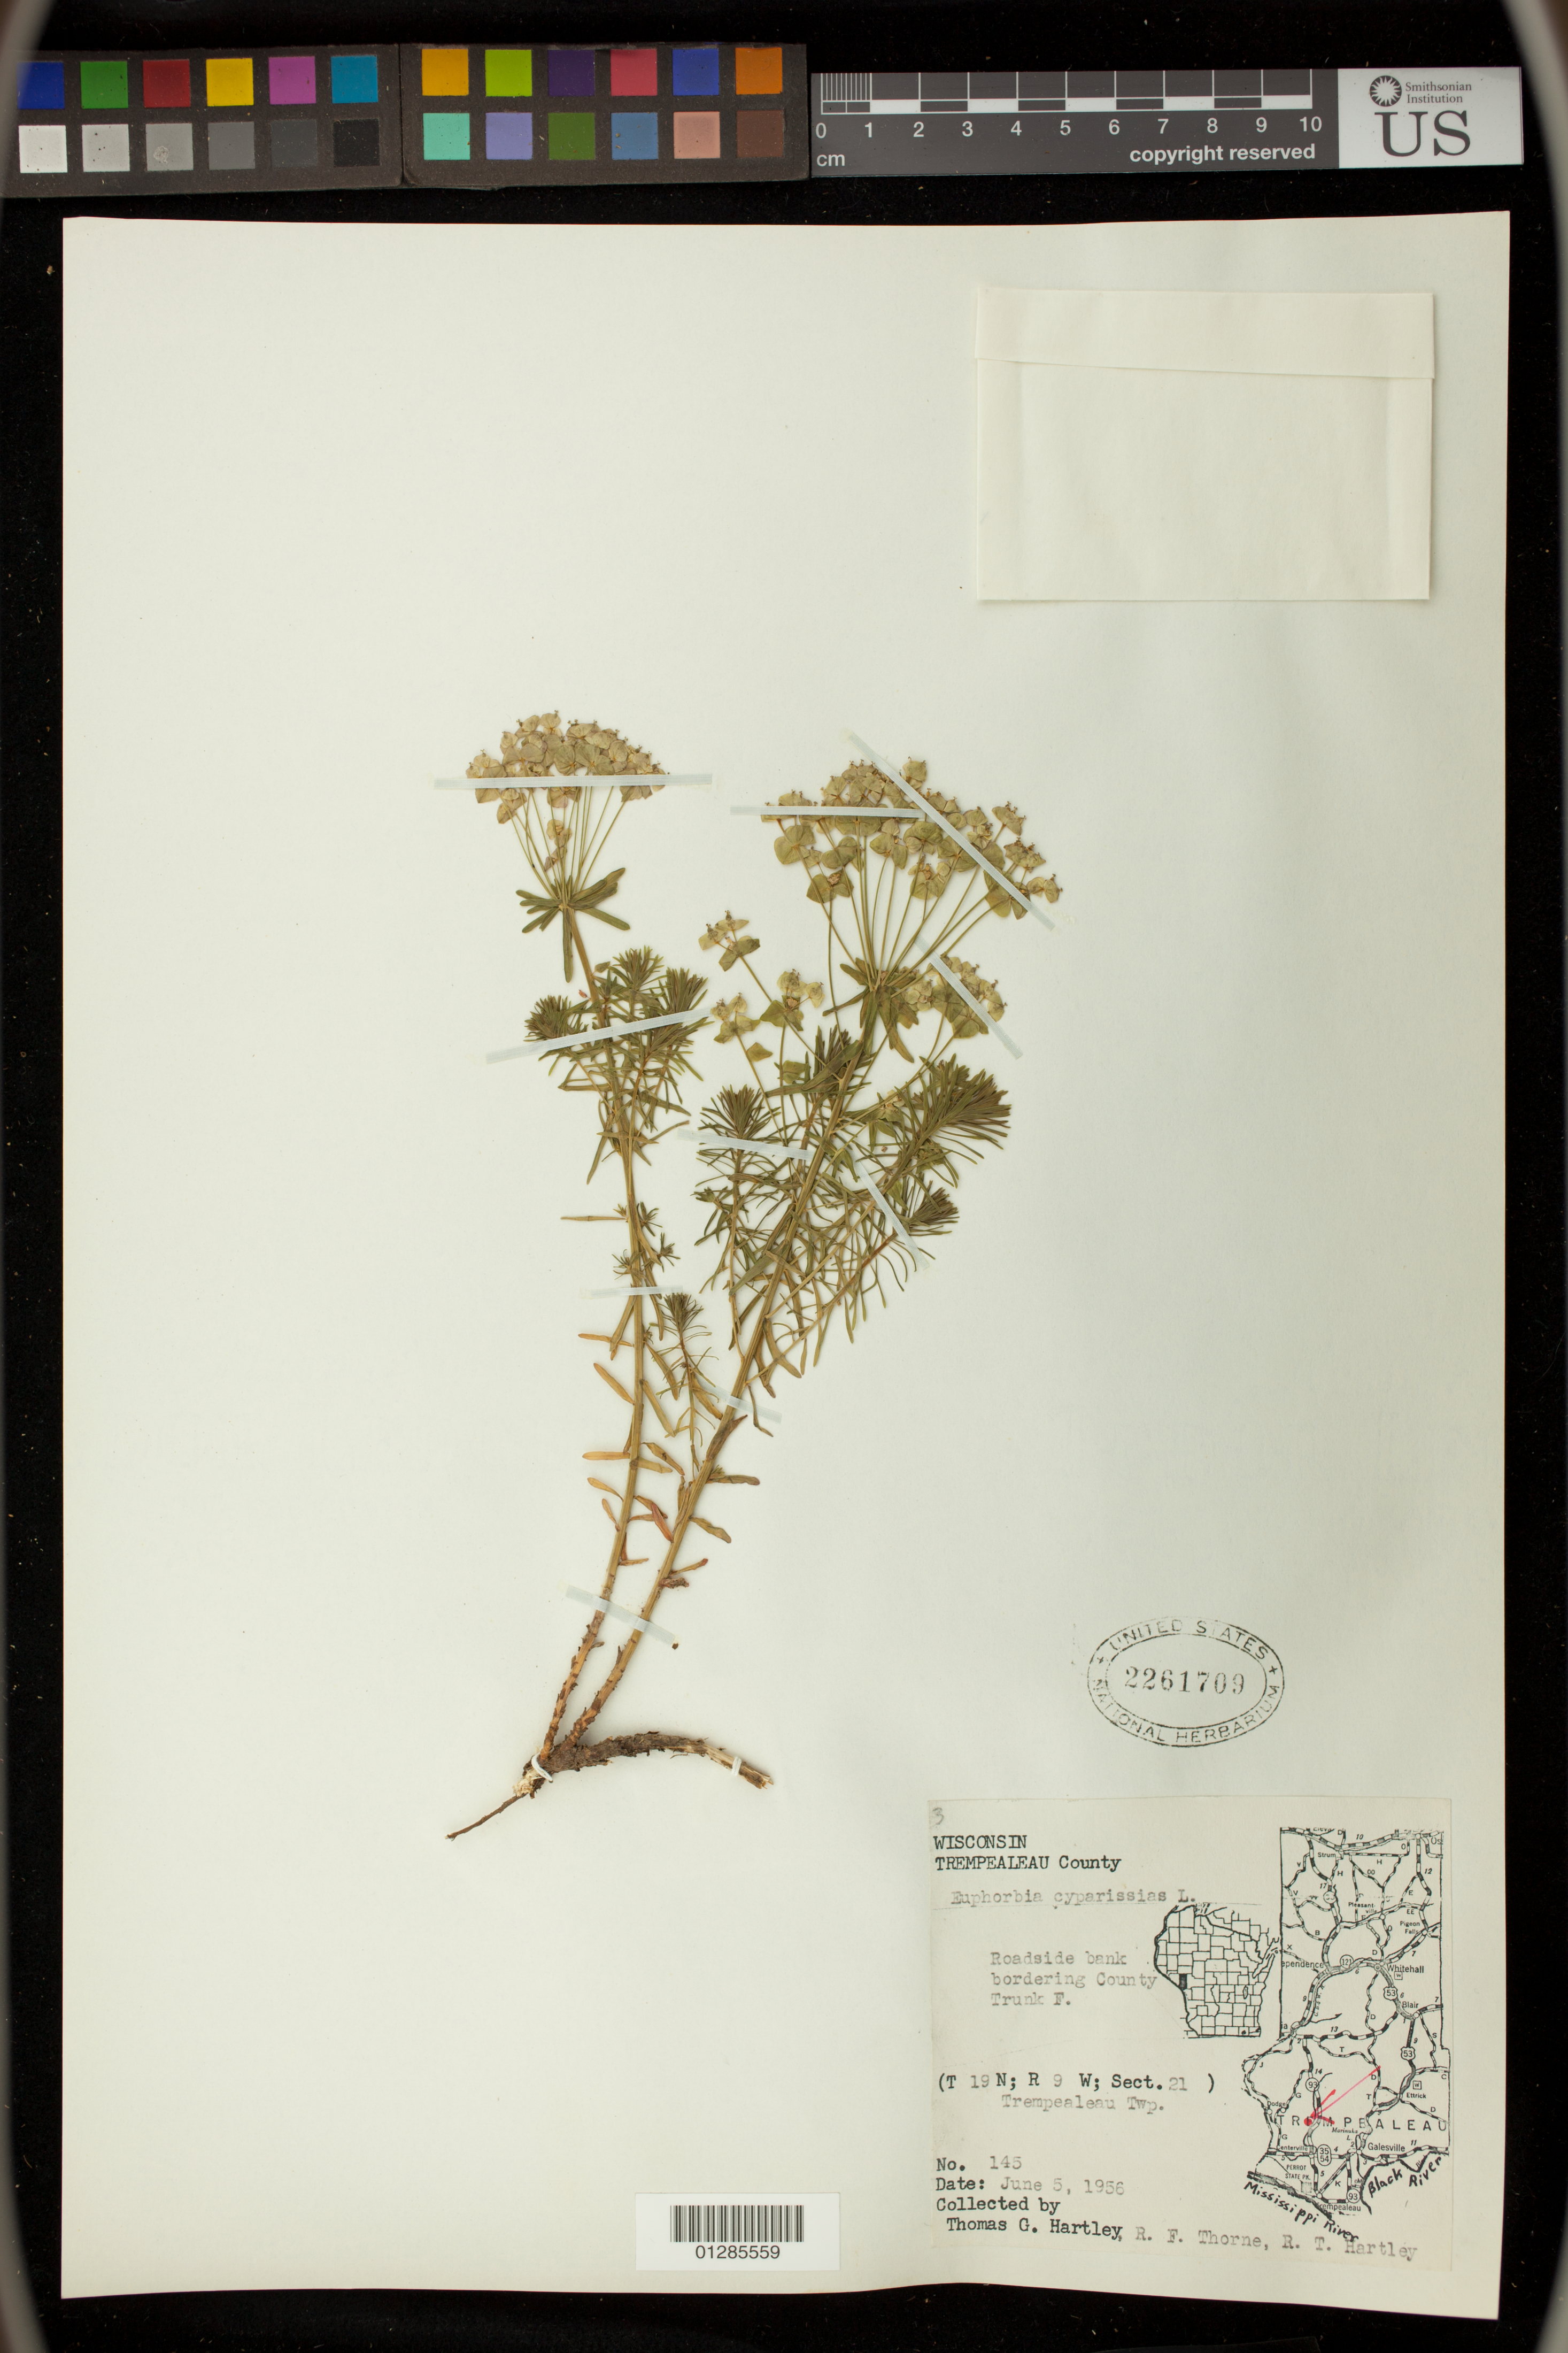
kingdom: Plantae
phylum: Tracheophyta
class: Magnoliopsida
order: Malpighiales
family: Euphorbiaceae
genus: Euphorbia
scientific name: Euphorbia cyparissias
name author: L.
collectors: T. G. Hartley, R. F. Thorne & R. T. Hartley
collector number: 145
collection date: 1956-06-05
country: United States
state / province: Wisconsin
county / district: Trempealeau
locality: Roadside bank bordering County Trunk F.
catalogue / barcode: US 2261709